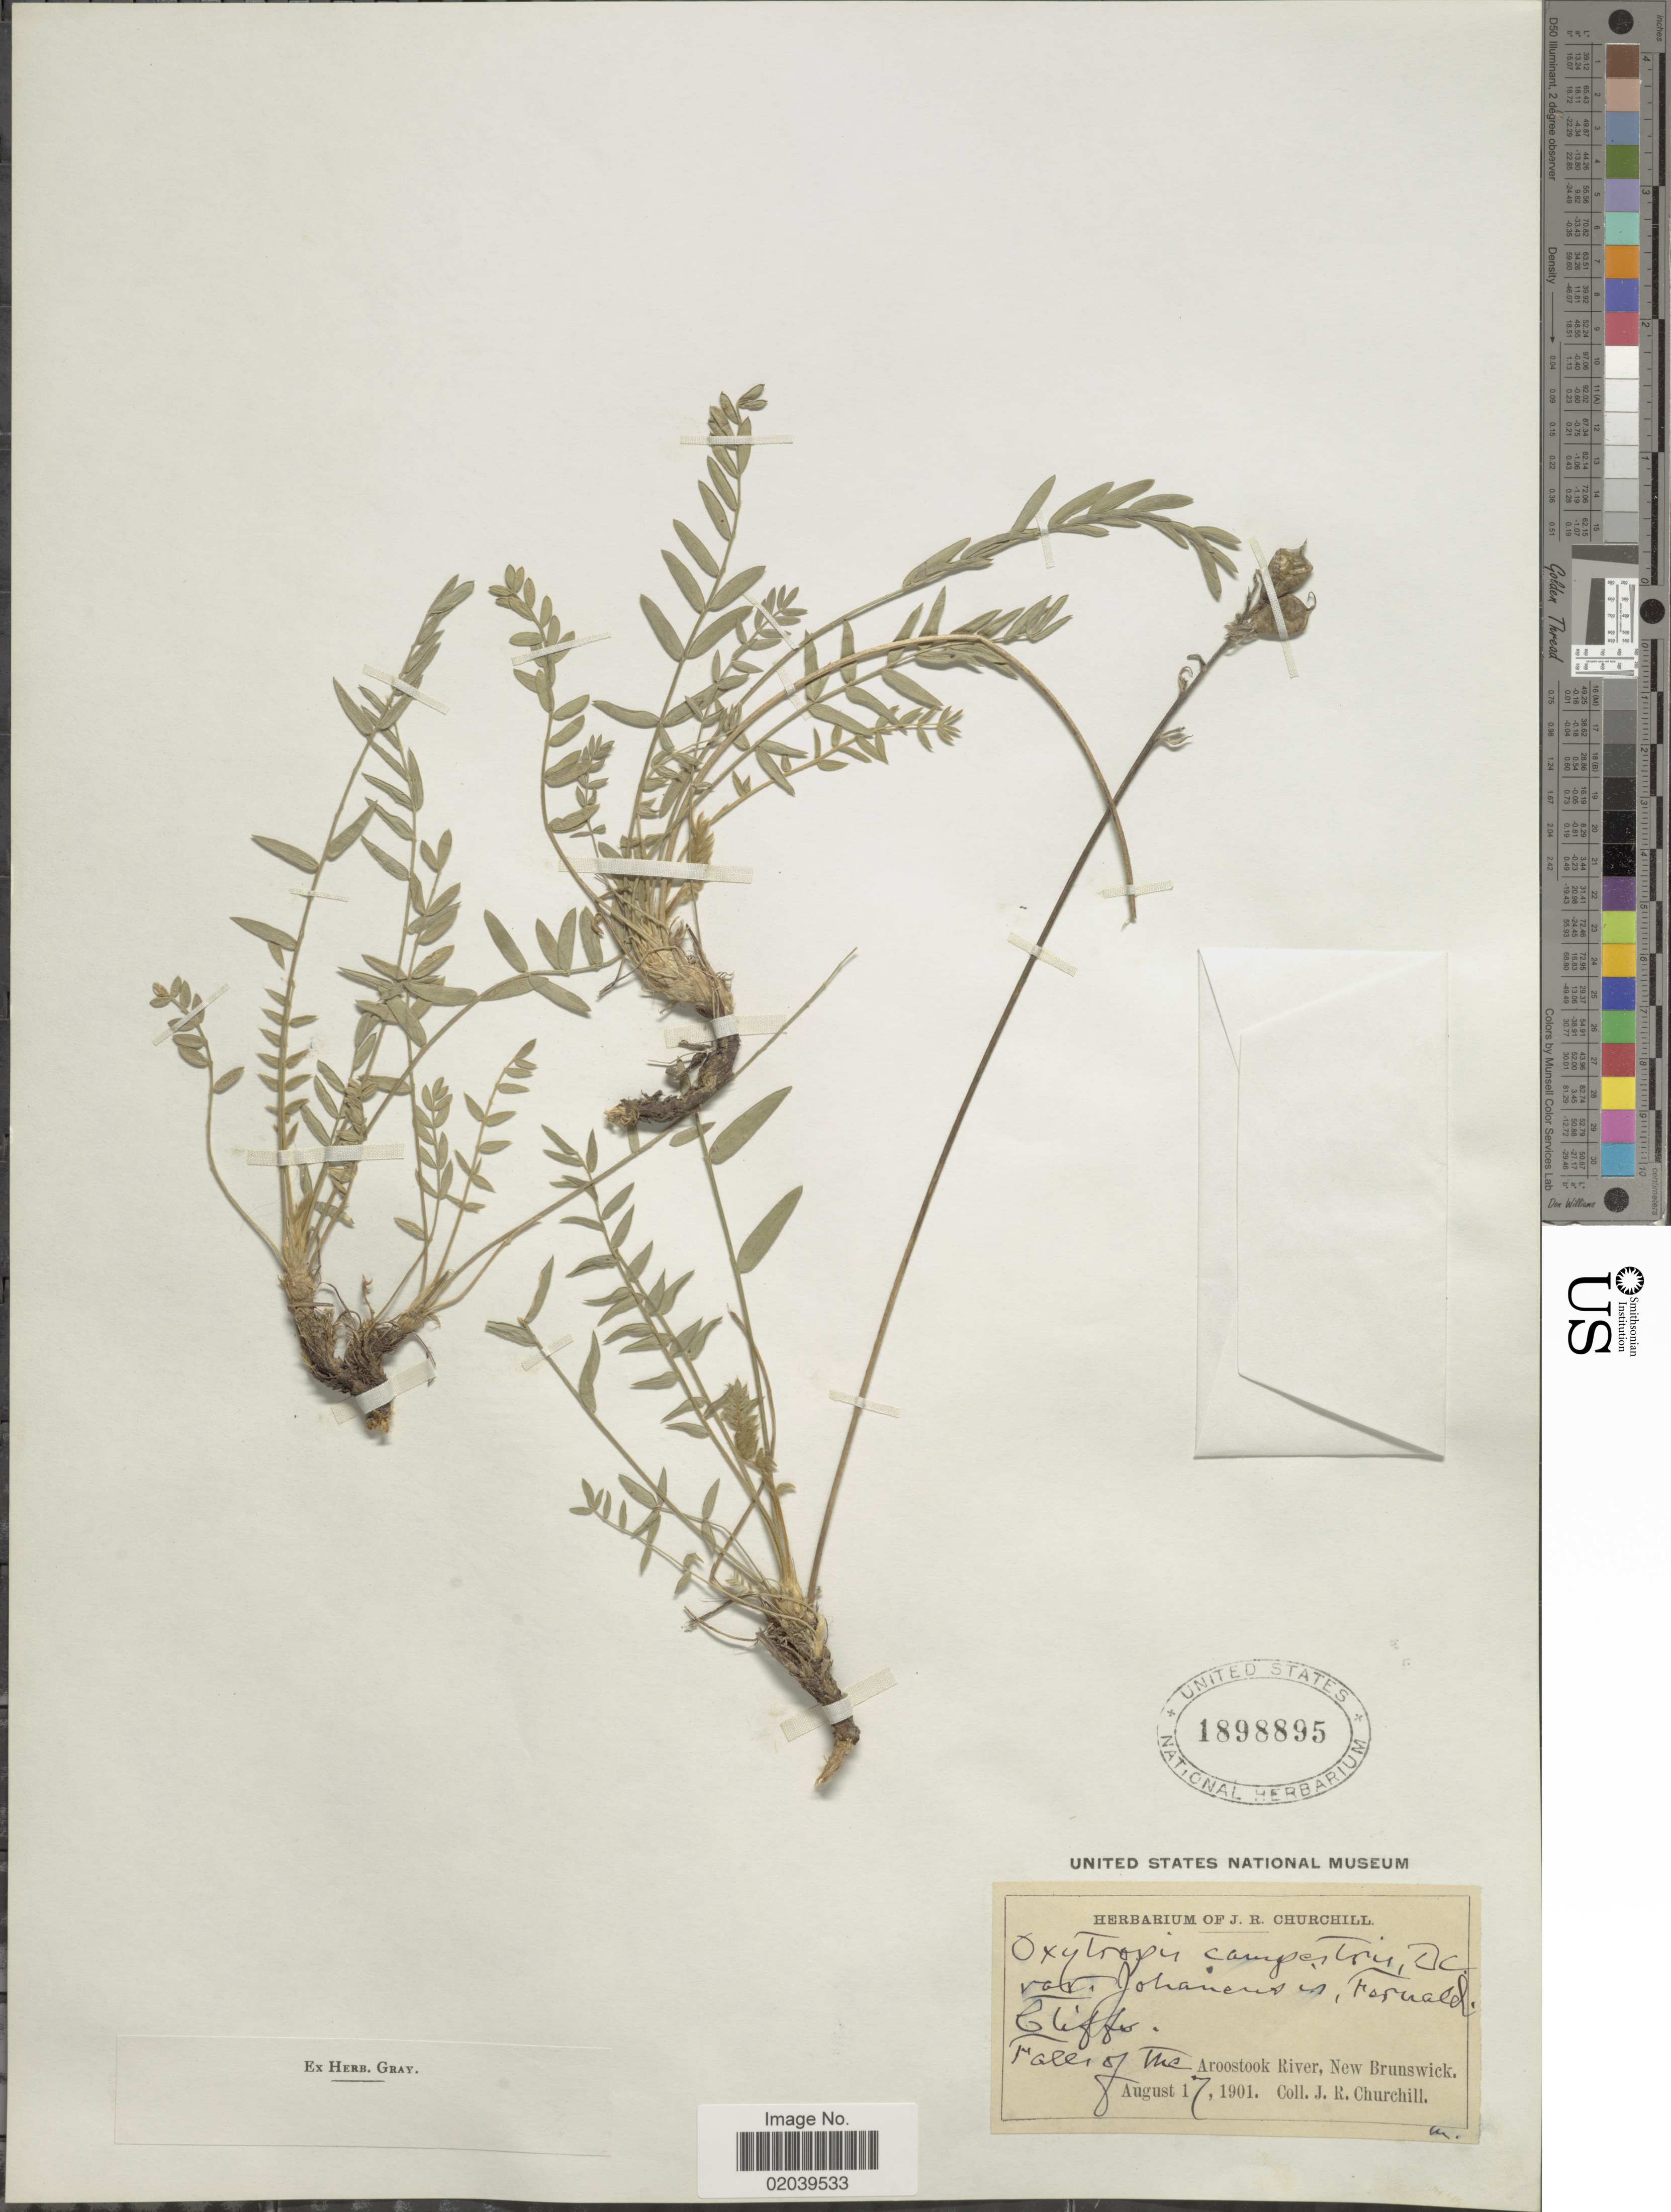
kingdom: Plantae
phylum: Tracheophyta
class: Magnoliopsida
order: Fabales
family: Fabaceae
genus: Oxytropis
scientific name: Oxytropis campestris var. johannensis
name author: Fernald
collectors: J. Churchill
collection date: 1901-08-17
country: Canada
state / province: New Brunswick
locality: Falls of The Aroostook River, New Brunswick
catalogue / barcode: US 1898895